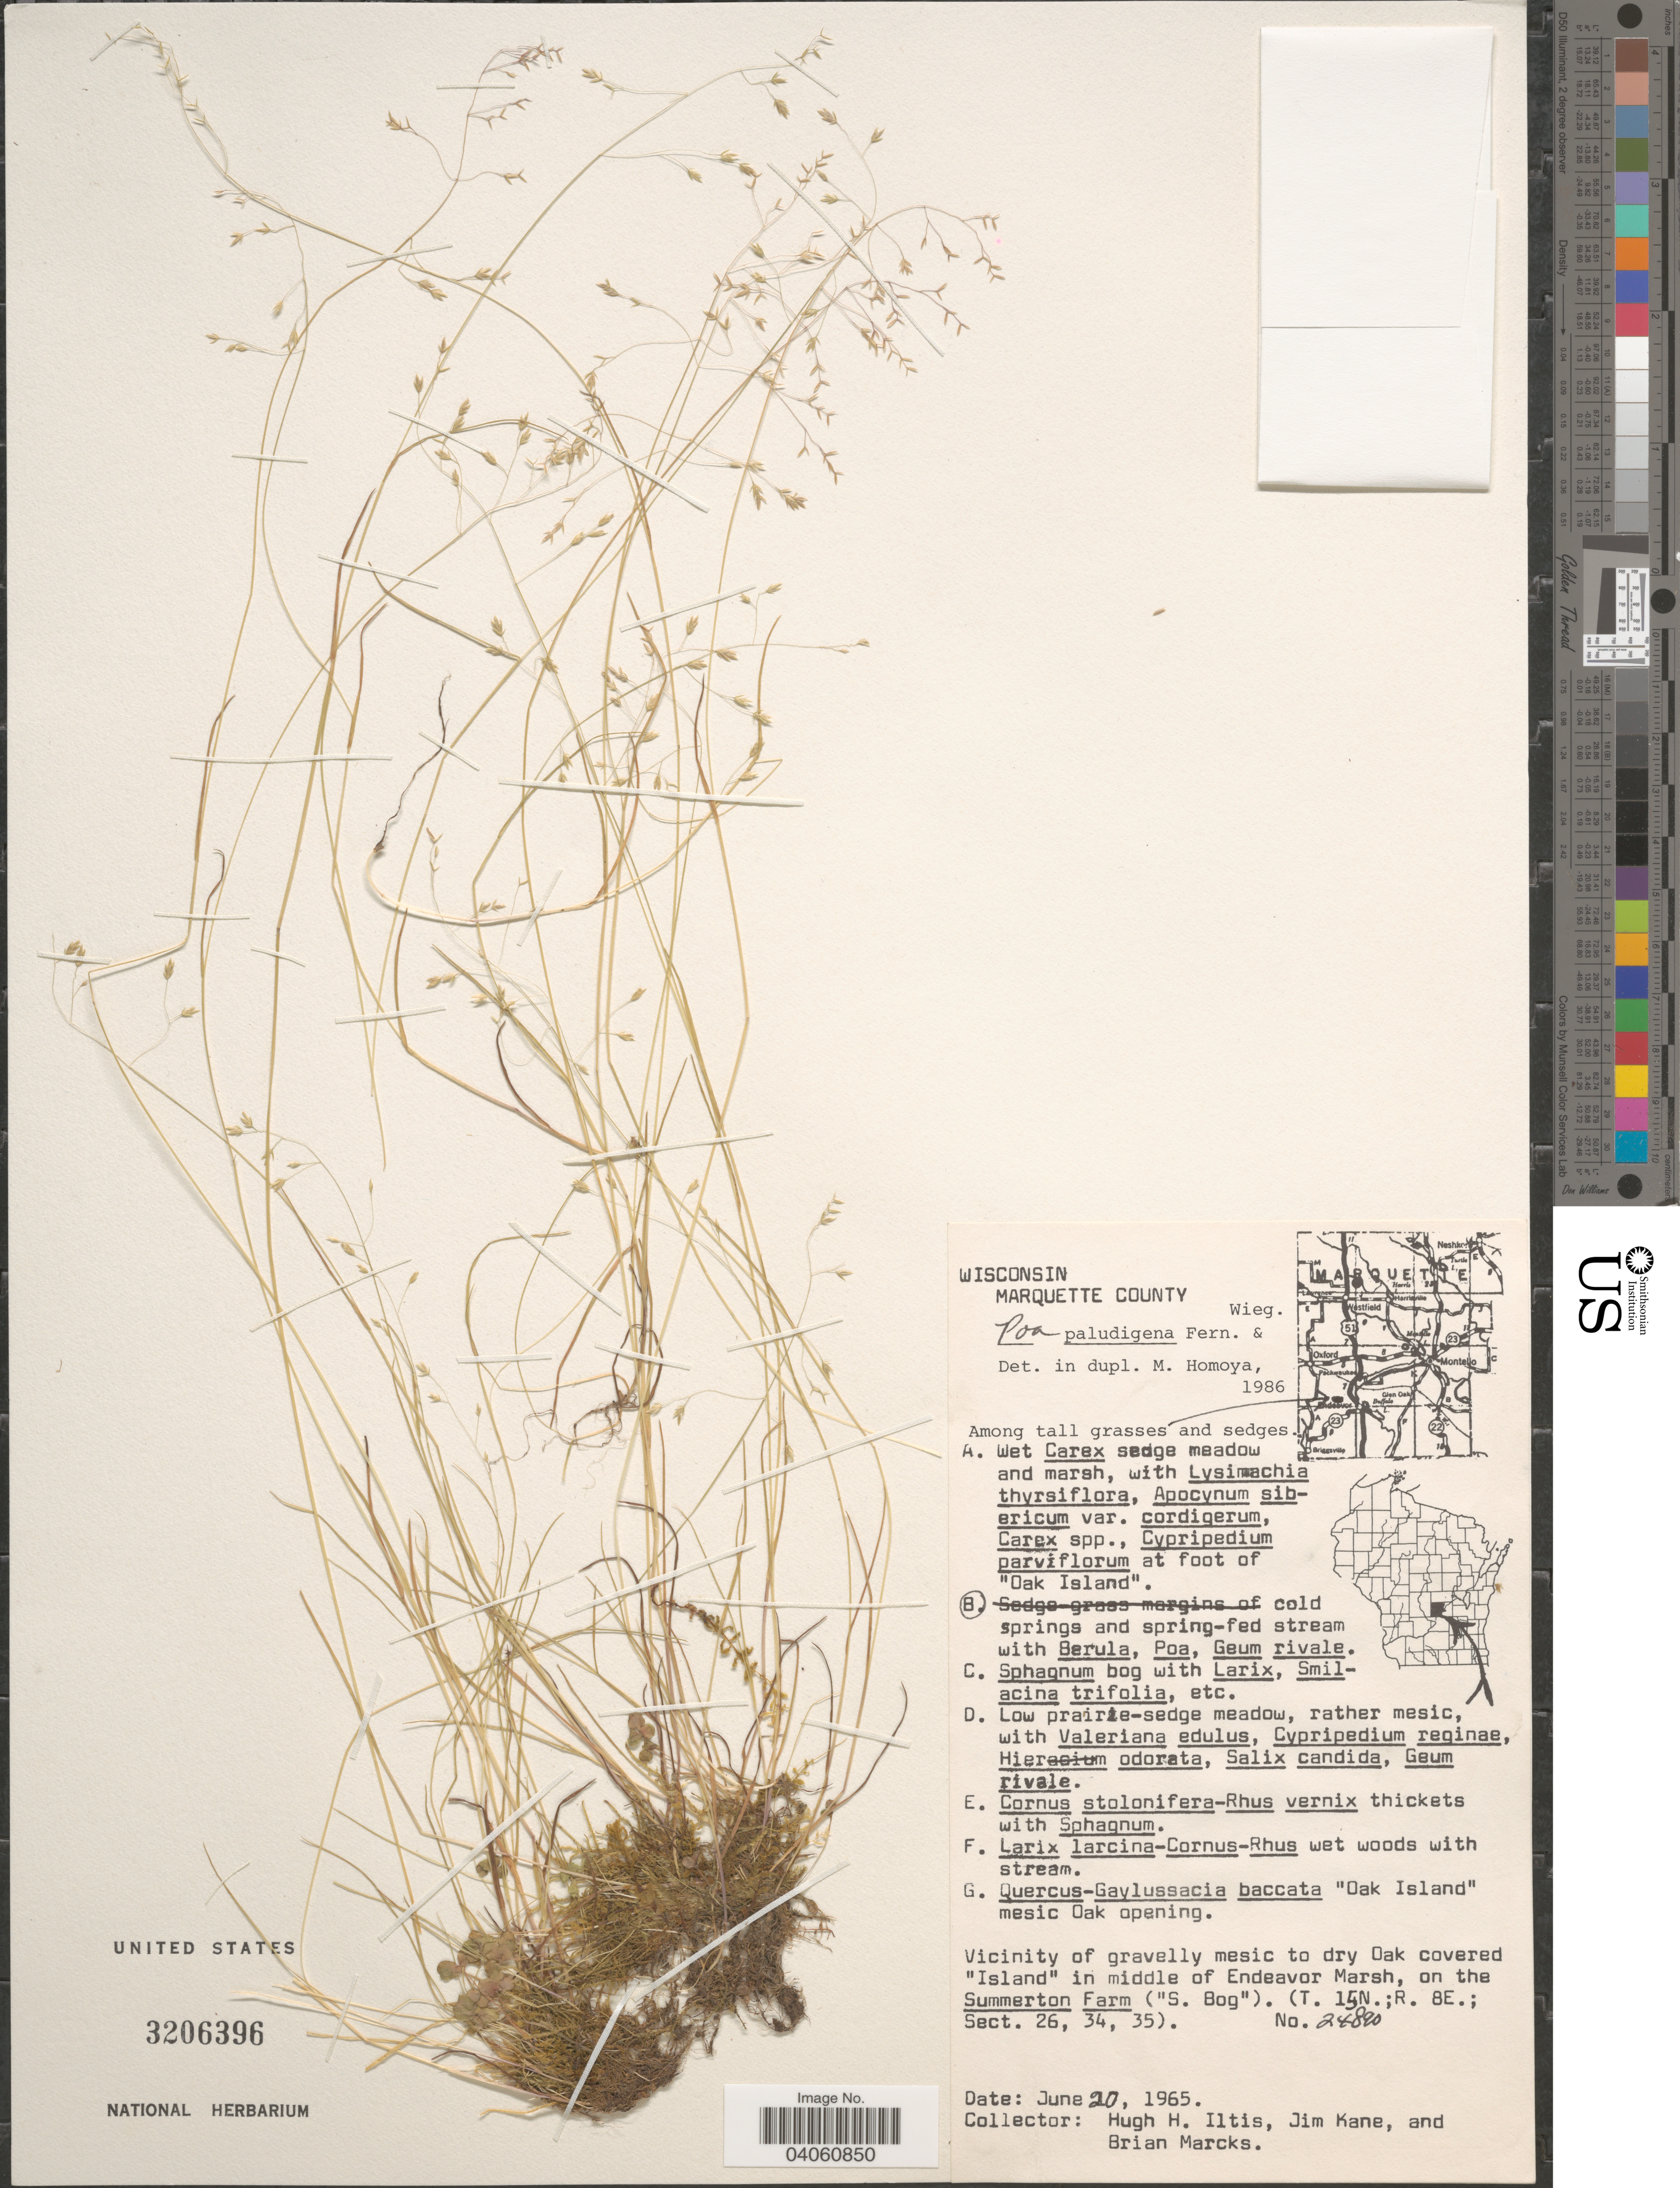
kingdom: Plantae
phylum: Tracheophyta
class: Liliopsida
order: Poales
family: Poaceae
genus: Poa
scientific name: Poa paludigena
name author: Fernald & Wiegand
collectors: H. H. Iltis, J. Kane & B. Marcks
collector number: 24890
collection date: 1965-06-20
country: United States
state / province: Wisconsin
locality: Marquette County. In middle of Endeavor Marsh, on the Summerton Farm ("S. Bog"). (T.15N.;R. 8E.; Sect. 26, 34, 35).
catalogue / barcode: US 3206396